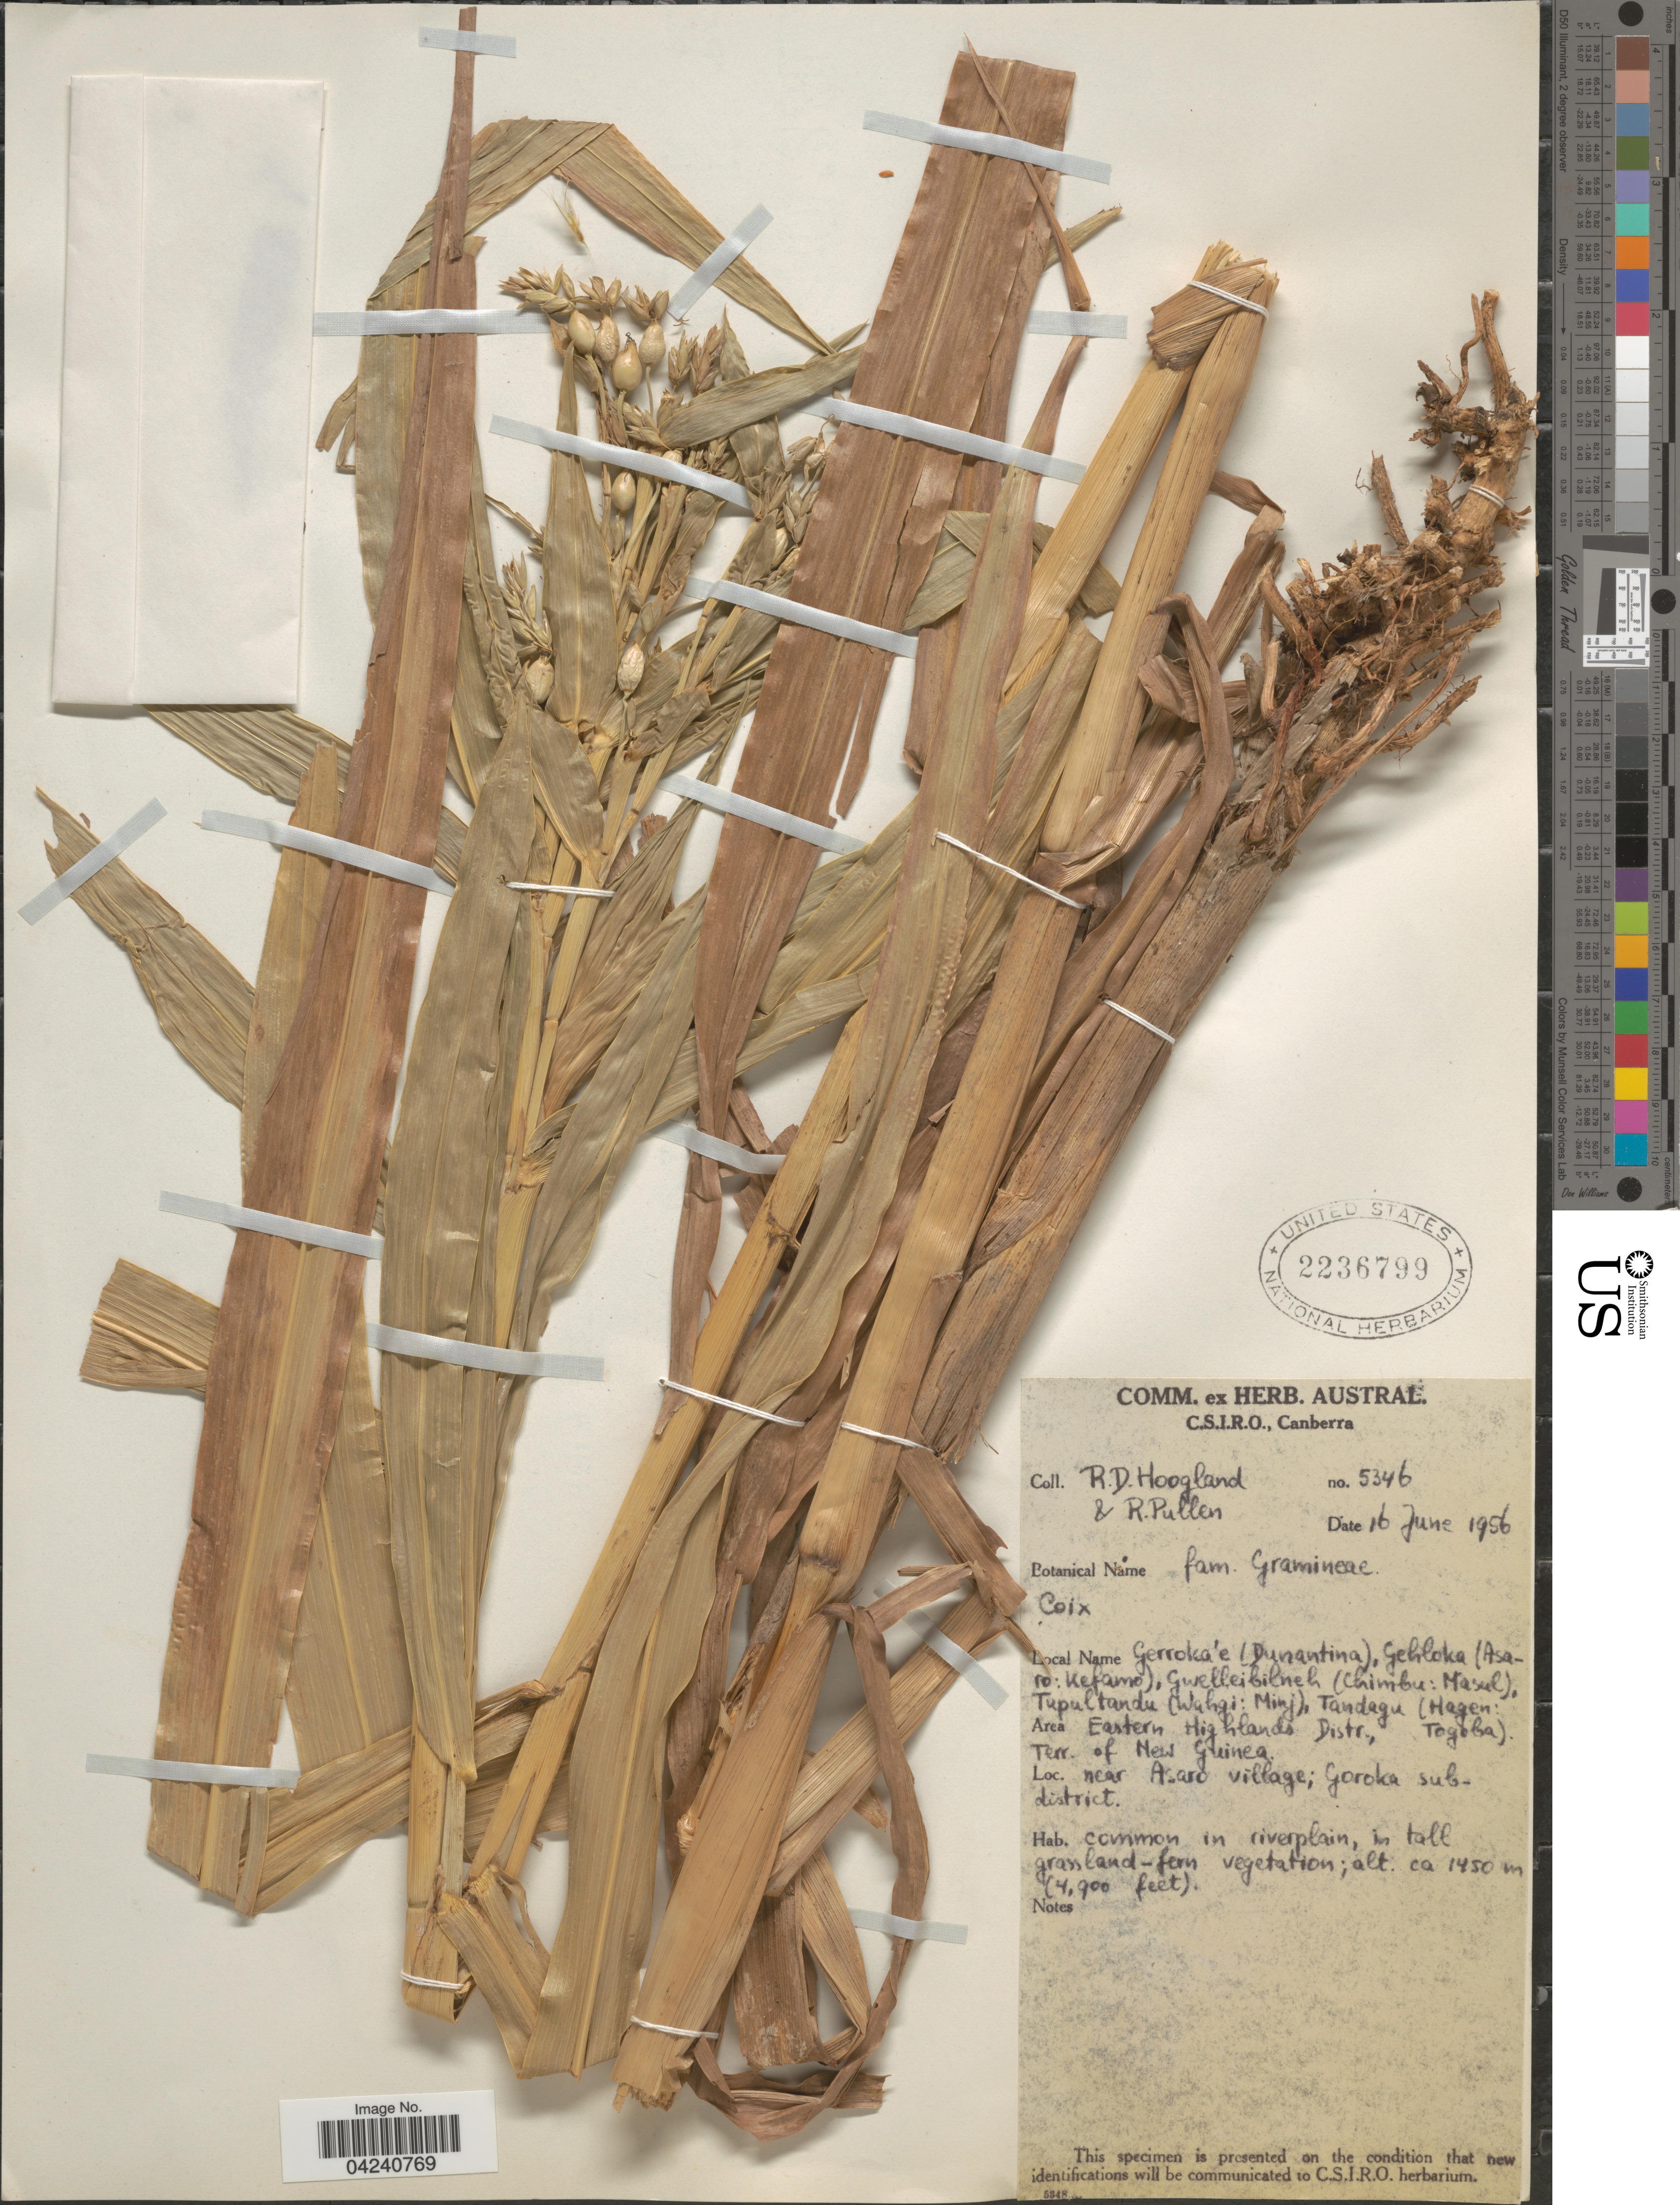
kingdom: Plantae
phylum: Tracheophyta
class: Liliopsida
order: Poales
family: Poaceae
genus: Coix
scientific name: Coix lacryma-jobi var. stenocarpa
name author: (Oliv.) Stapf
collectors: R. D. Hoogland & R. Pullen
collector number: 5346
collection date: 1956-06-16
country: Papua New Guinea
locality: Area Eastern Highlands Distr., Terr. of New Guinea. Near Asaro village; Goroka subdistrict.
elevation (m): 1450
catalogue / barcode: US 2236799